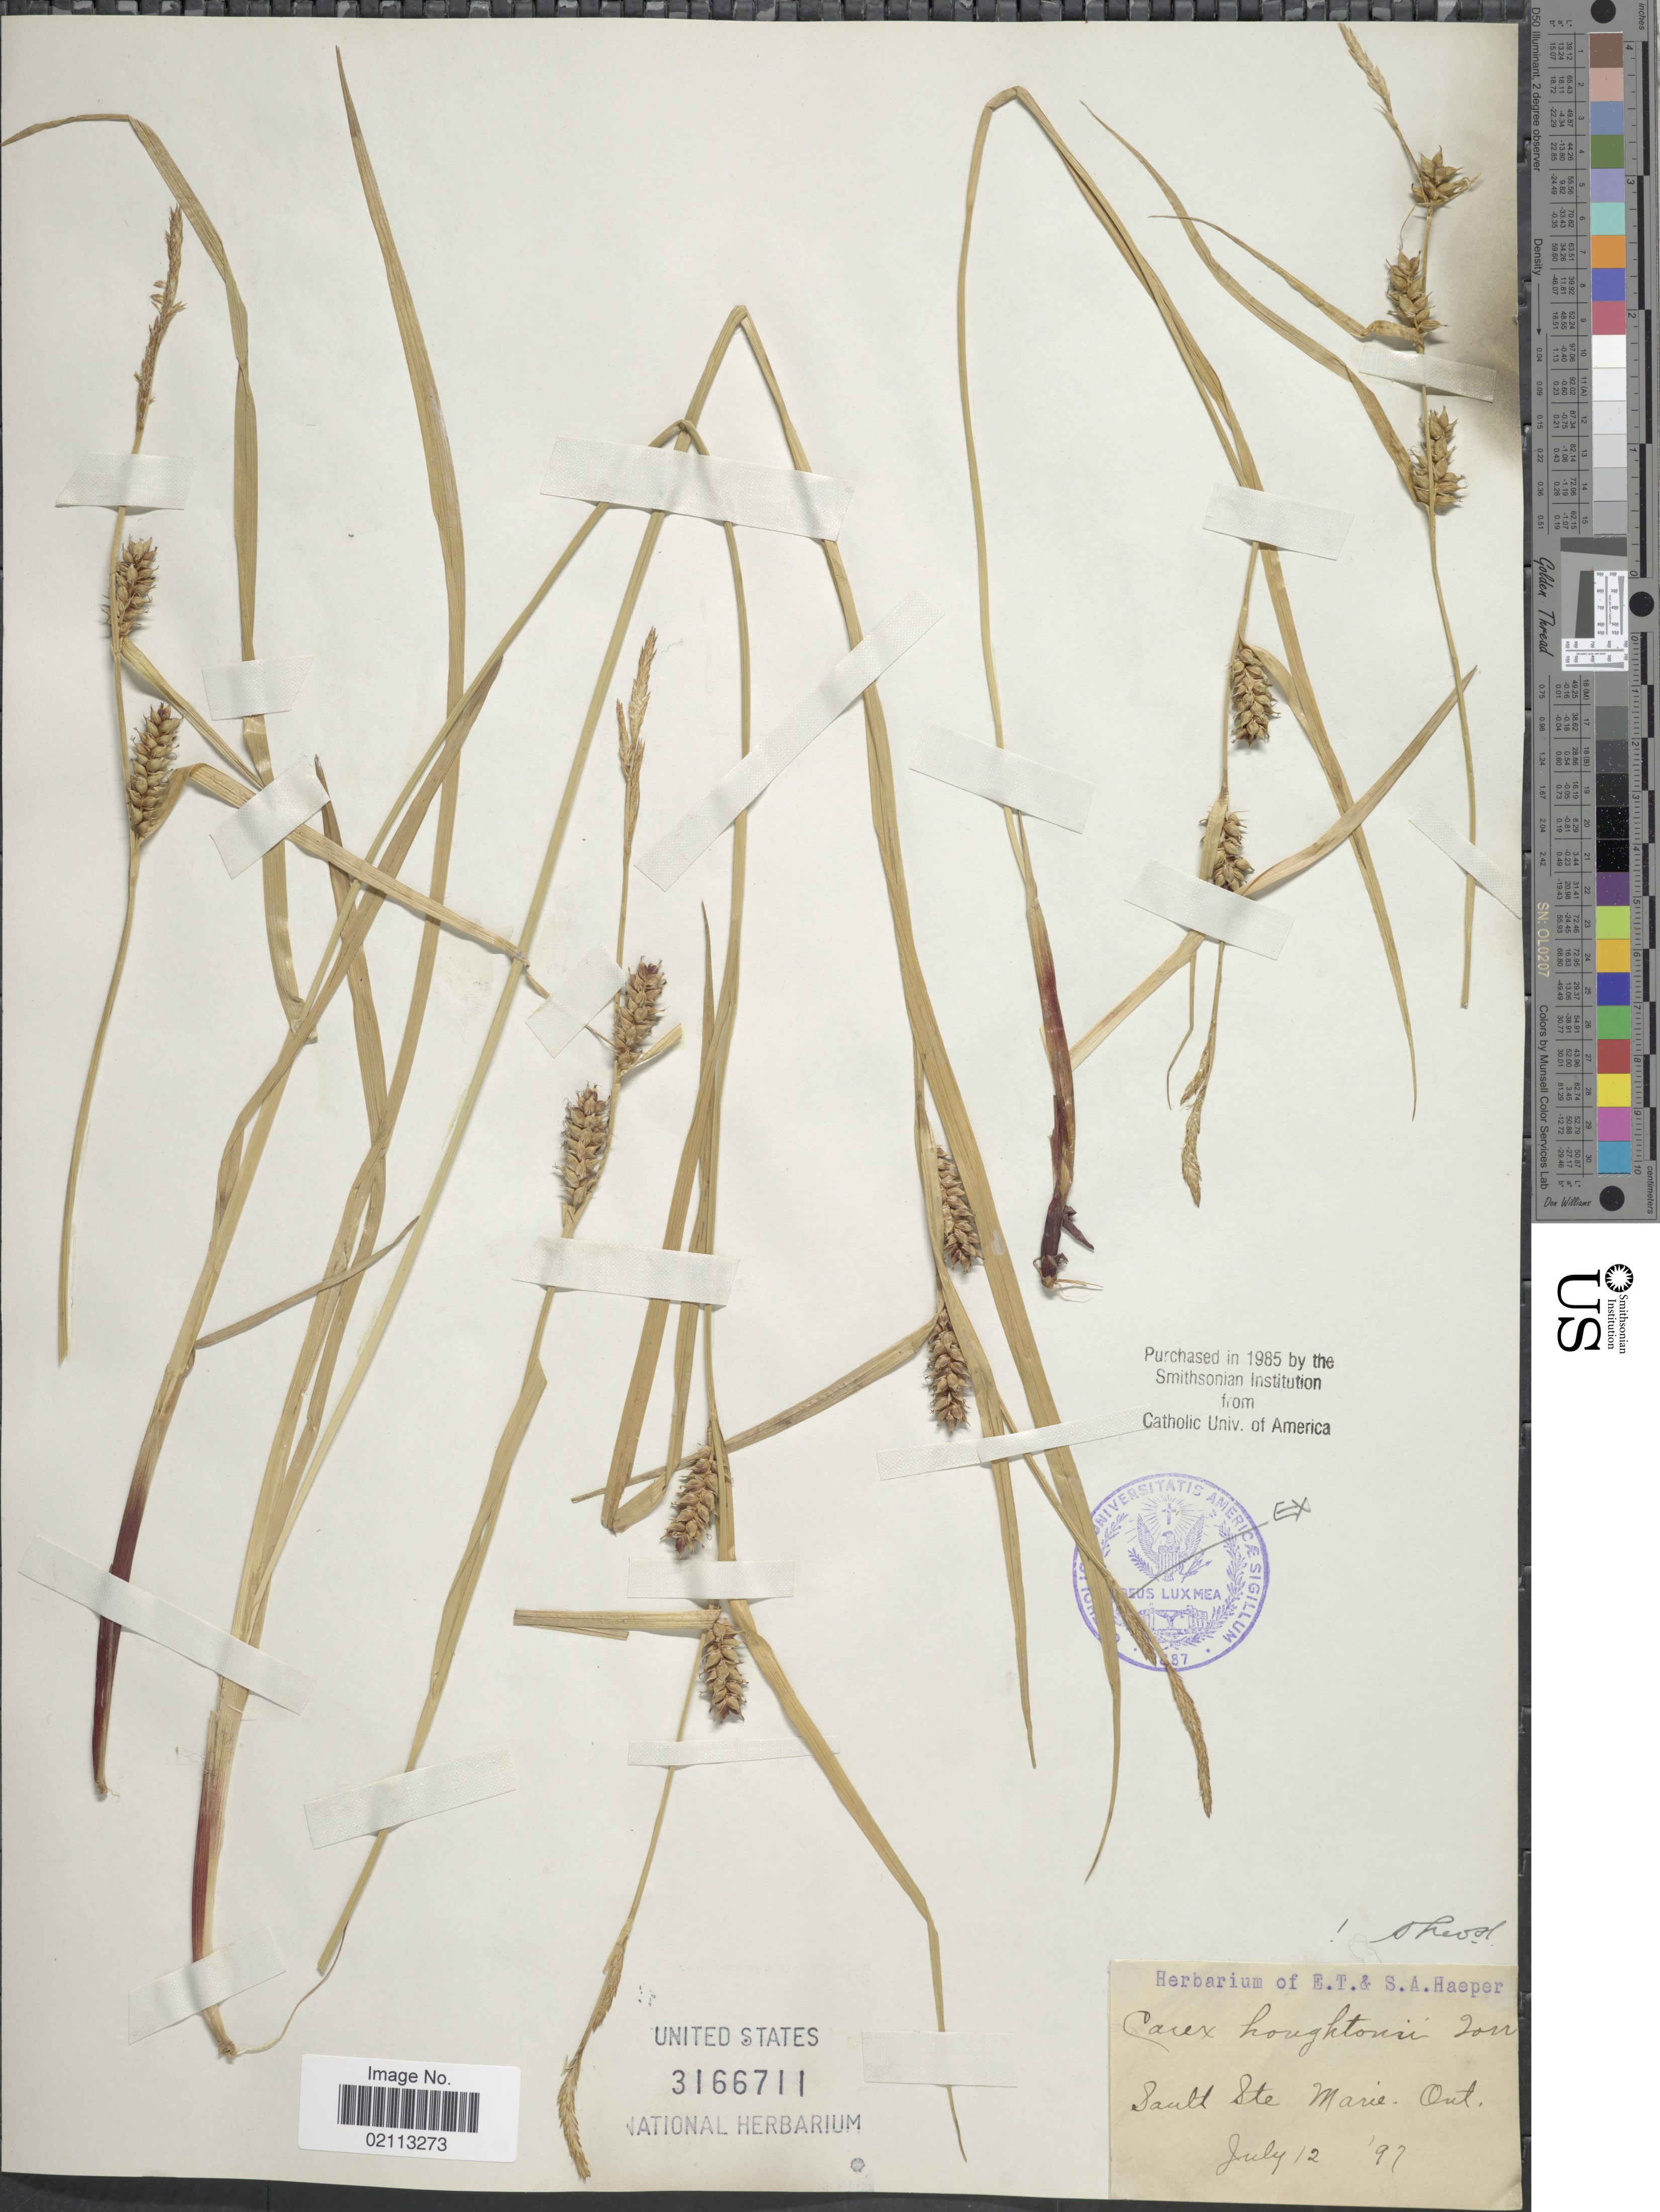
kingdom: Plantae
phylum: Tracheophyta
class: Liliopsida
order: Poales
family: Cyperaceae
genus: Carex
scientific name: Carex houghtoniana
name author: Torr. ex Dewey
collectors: ex herb. E. T. & S. A. Harper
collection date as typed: Transcribed d/m/y: 12/6/97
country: Canada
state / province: Ontario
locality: Sault Ste Marie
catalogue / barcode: US 3166711